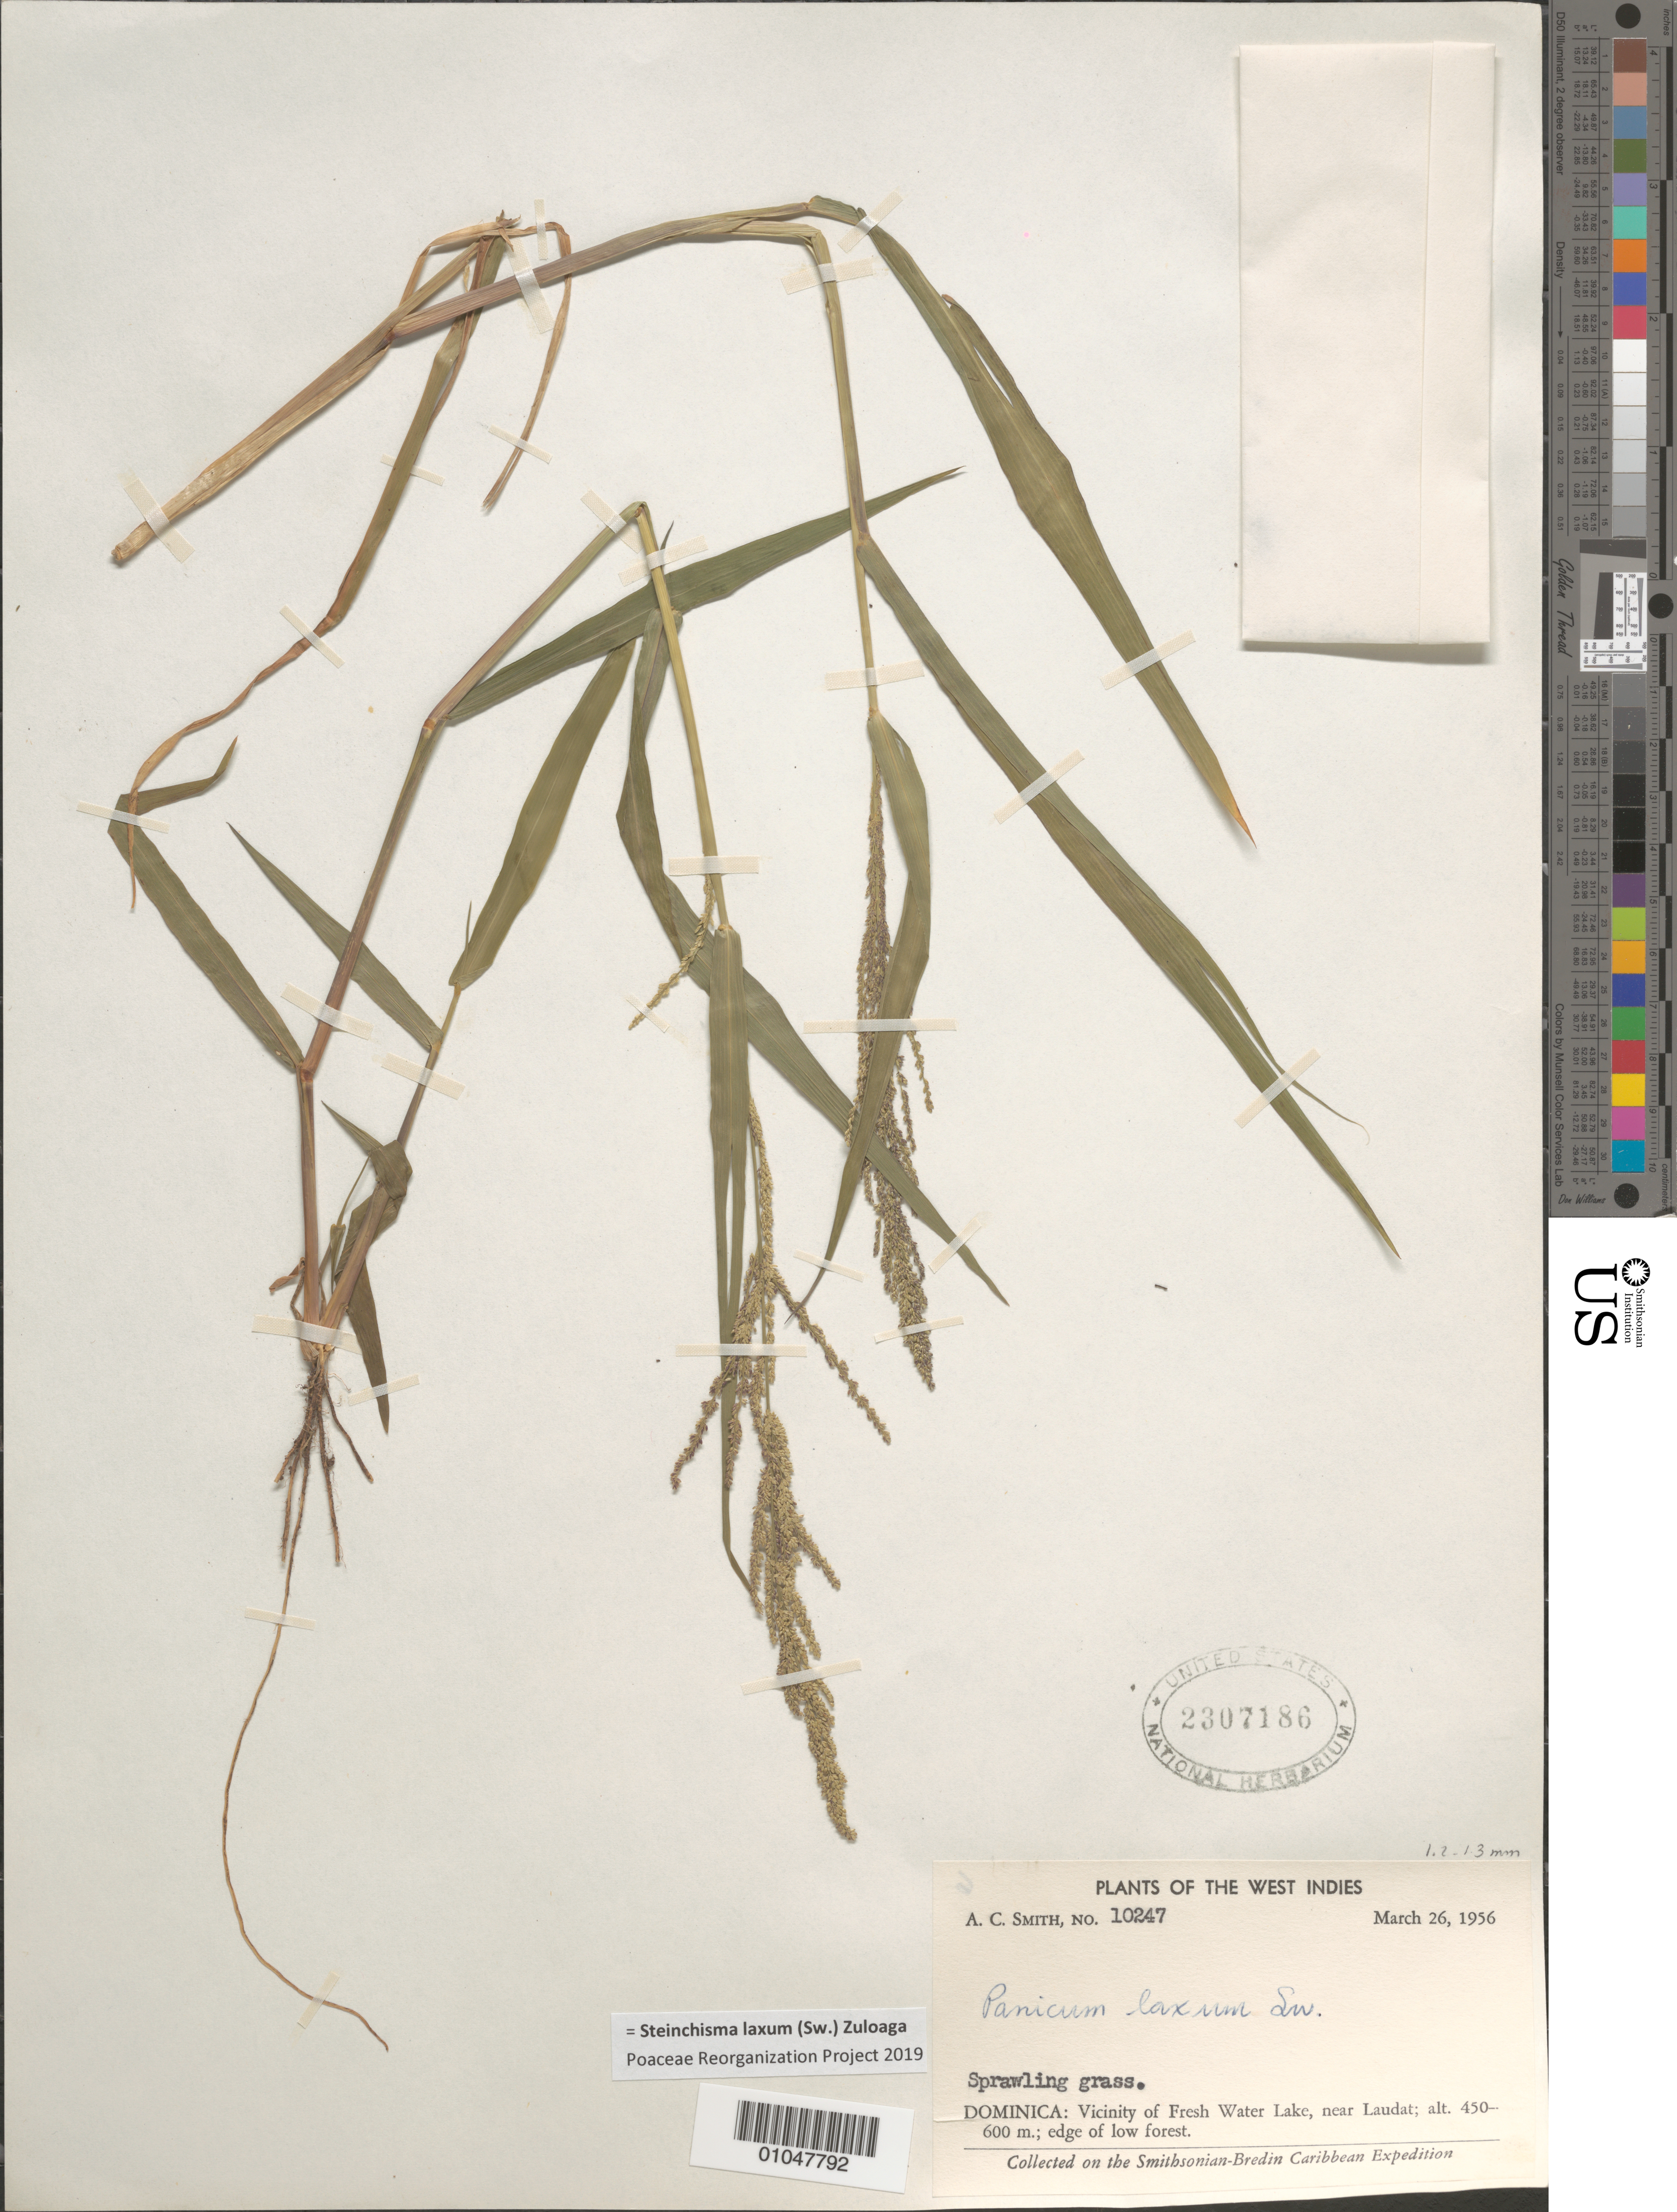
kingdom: Plantae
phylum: Tracheophyta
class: Liliopsida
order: Poales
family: Poaceae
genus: Panicum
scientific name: Panicum laxum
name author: Sw.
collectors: A. C. Smith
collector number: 10247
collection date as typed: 26 Mar 1956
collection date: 1956-03-26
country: Dominica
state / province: St. George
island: Dominica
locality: Vic of Fresh Water Lake, near Laudat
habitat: Edge of low forest | sprawling grass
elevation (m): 450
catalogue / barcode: US 2307186